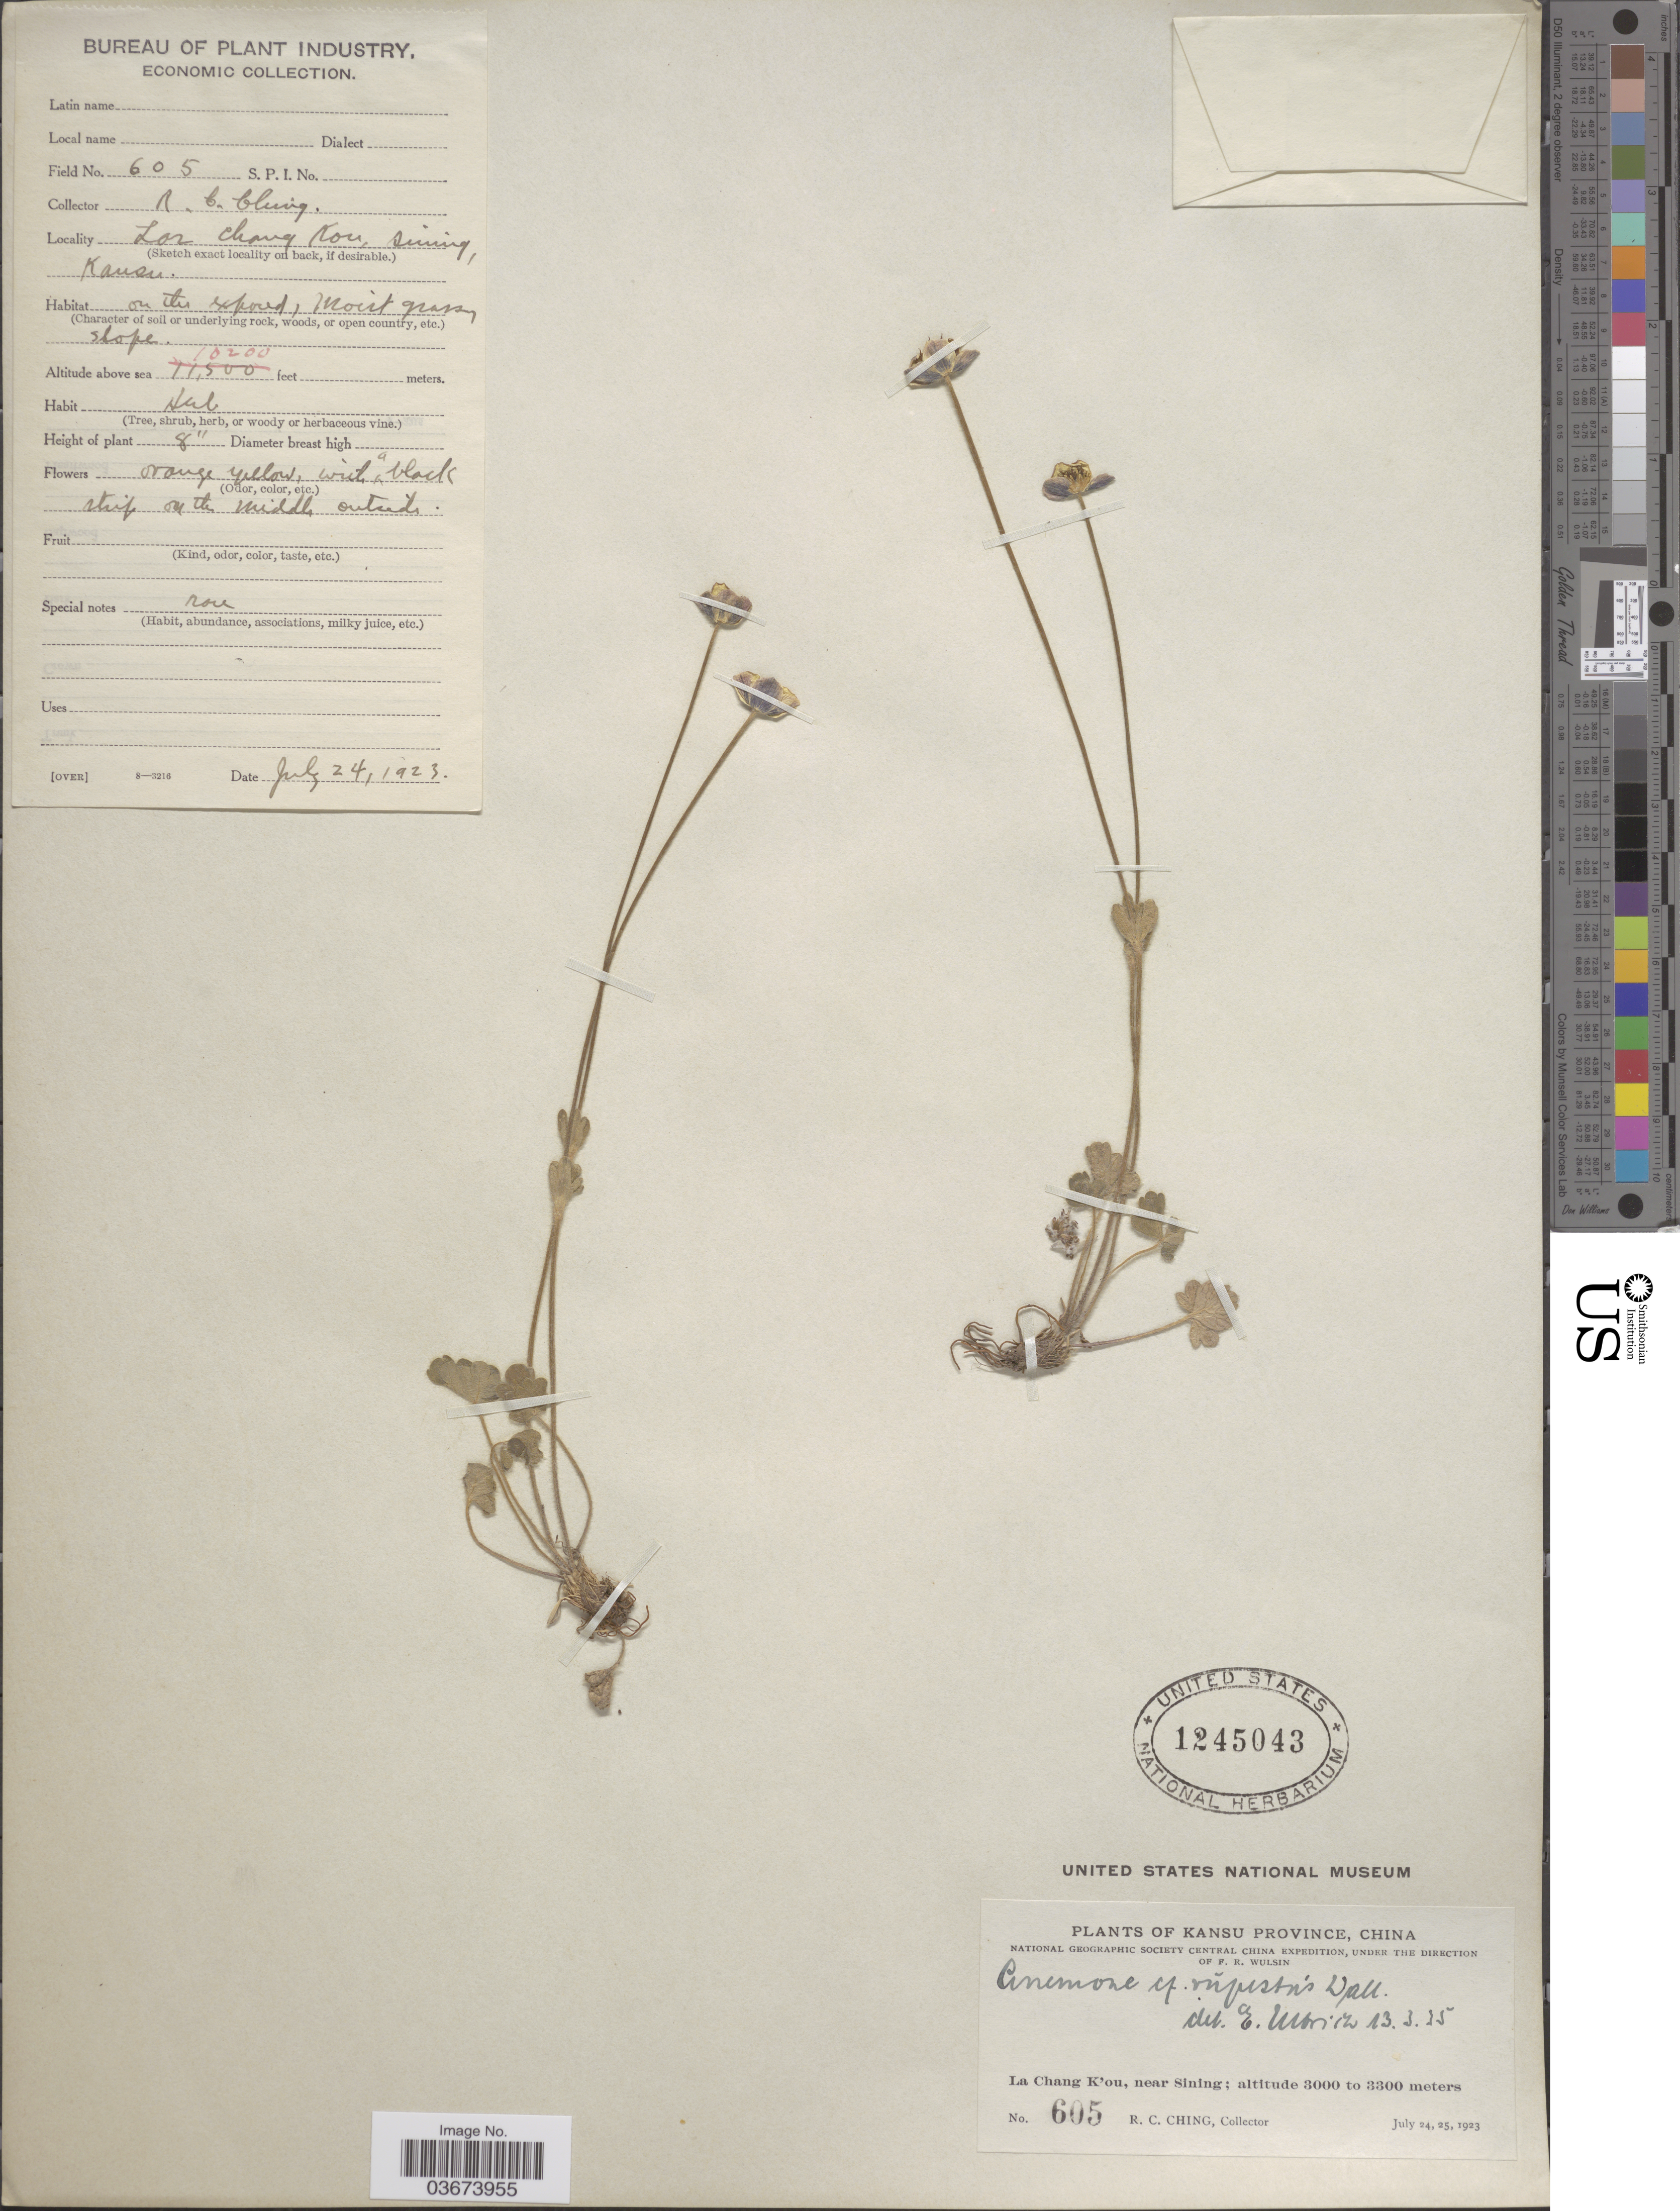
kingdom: Plantae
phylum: Tracheophyta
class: Magnoliopsida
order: Ranunculales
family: Ranunculaceae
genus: Anemone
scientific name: Anemone rupestris subsp. rupestris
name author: Wall. ex Hook. f. & Thomson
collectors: R. C. Ching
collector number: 605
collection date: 1923-07-24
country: China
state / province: Gansu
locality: Lar Chang Kou, Sining, La Chang K'ou, near Sining. Kansu Province. Central China.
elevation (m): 3109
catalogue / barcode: US 1245043